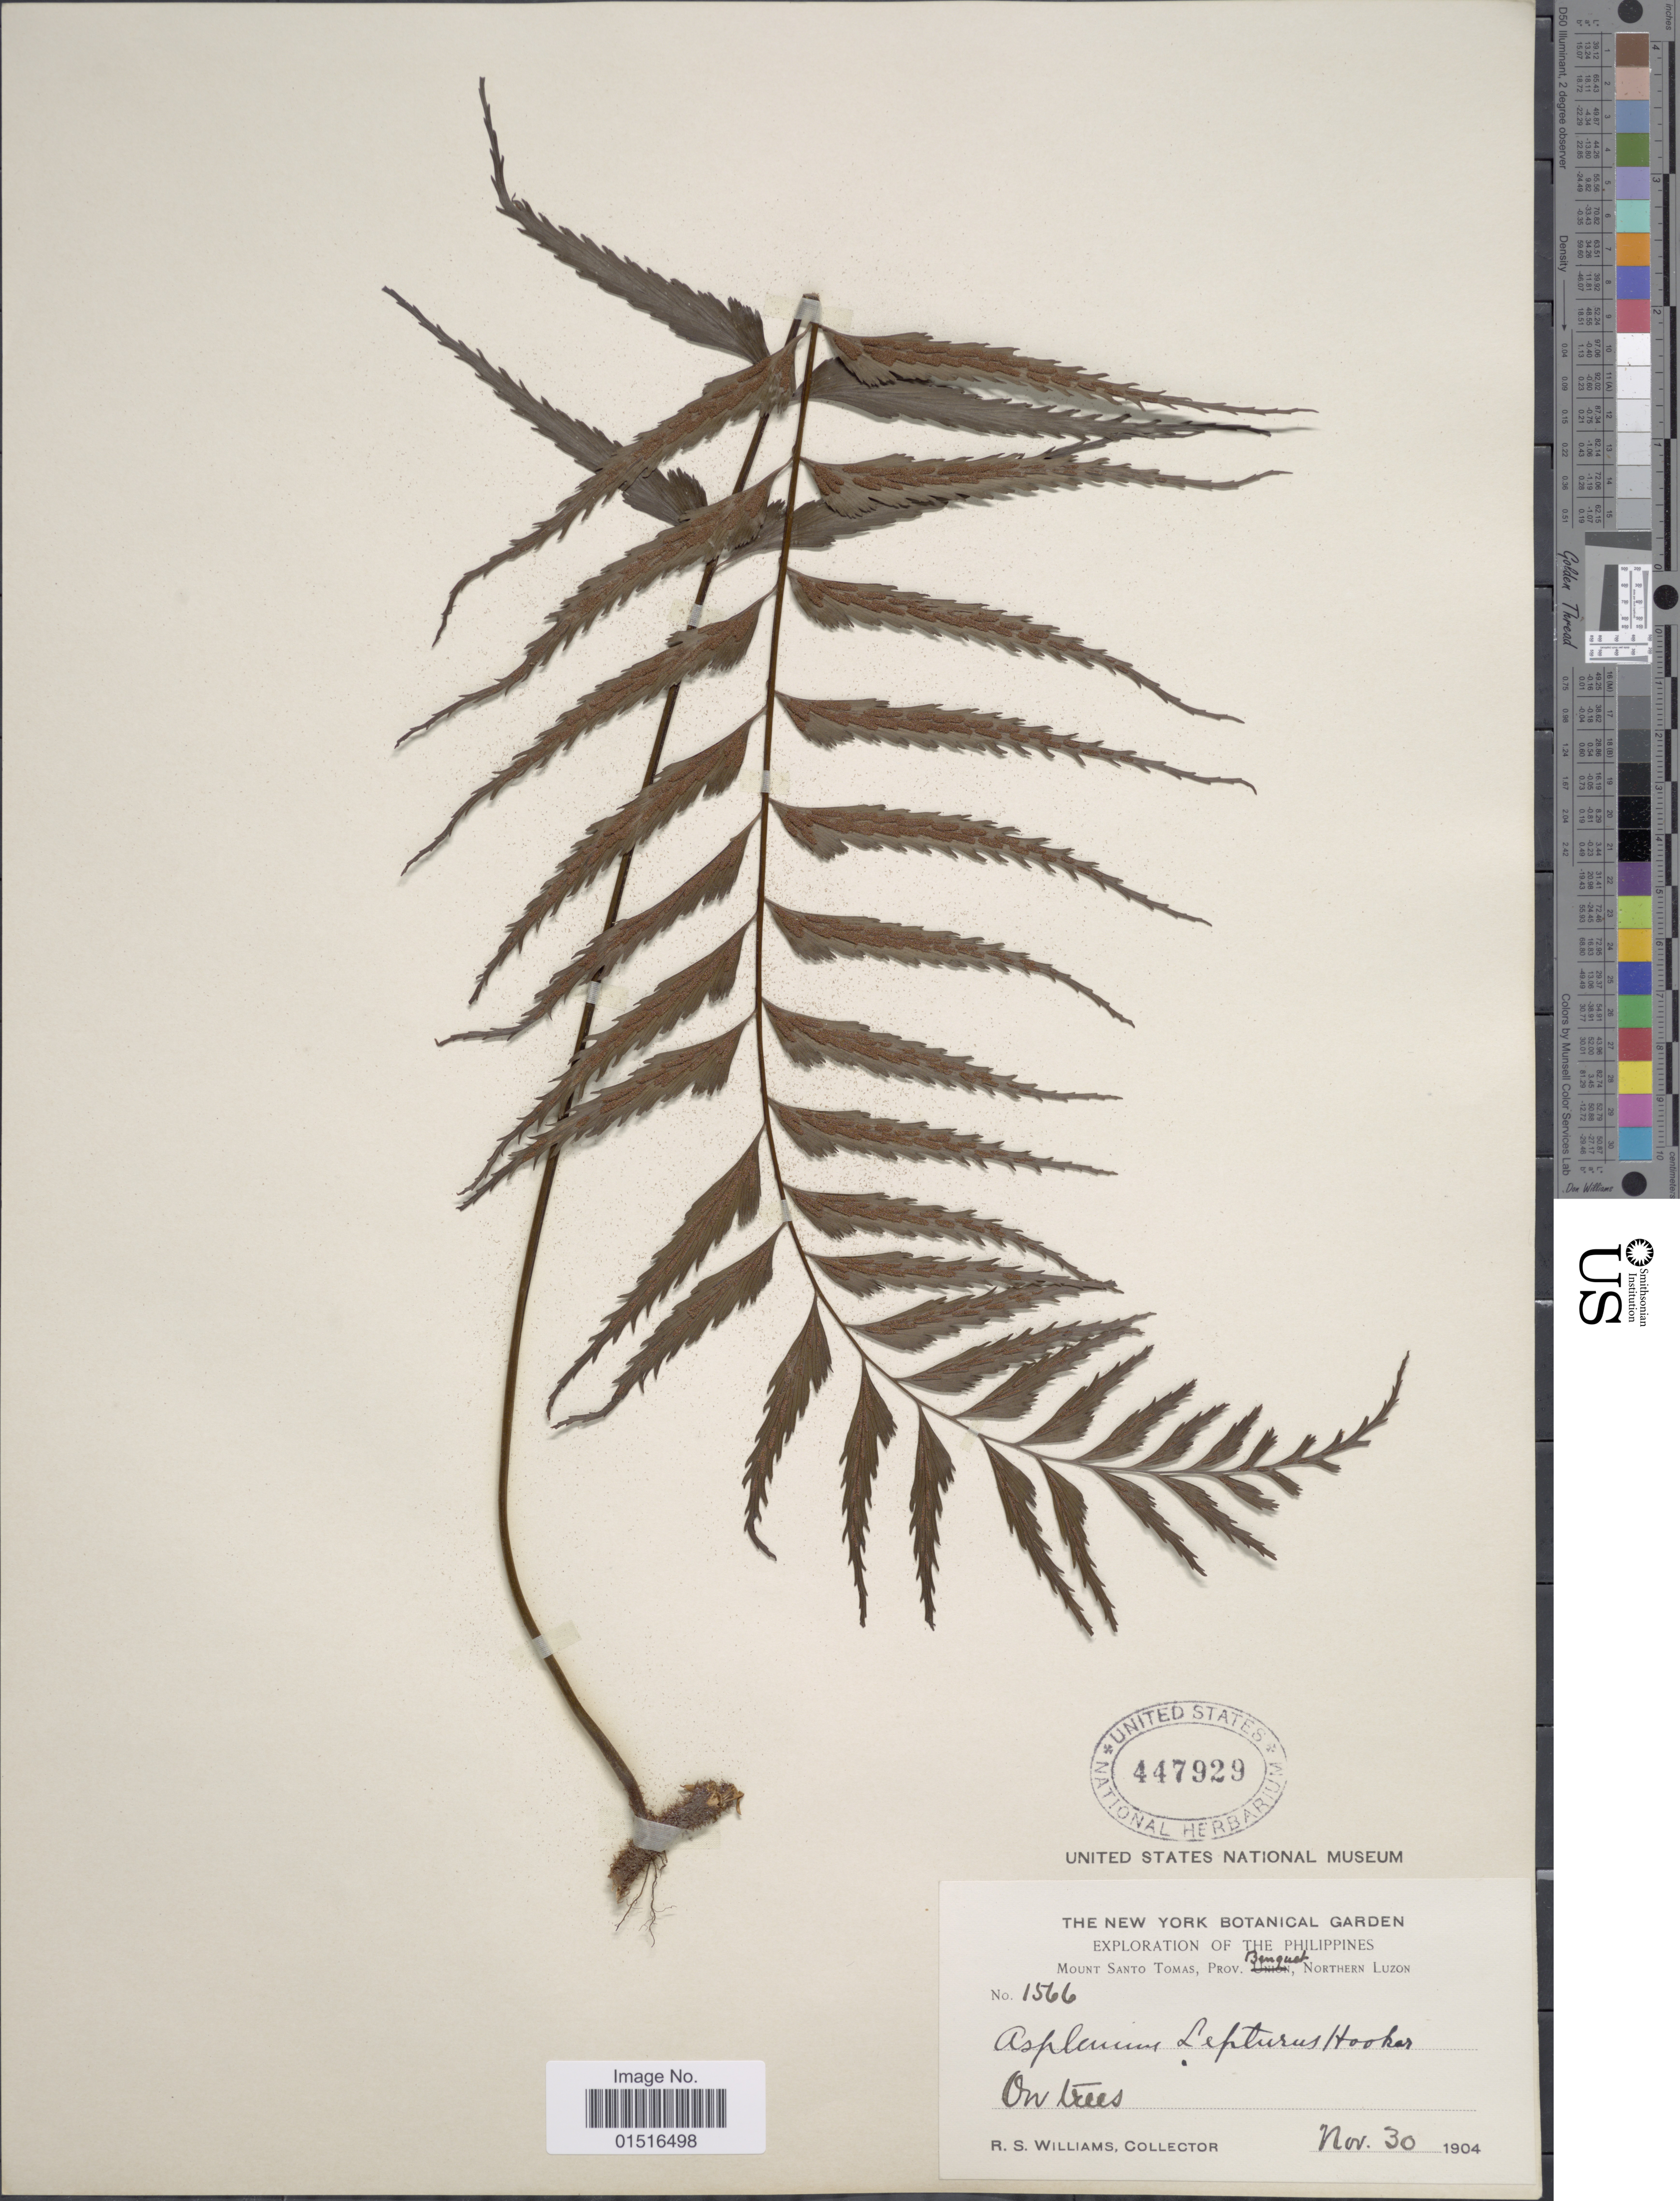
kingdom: Plantae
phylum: Tracheophyta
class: Polypodiopsida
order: Polypodiales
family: Aspleniaceae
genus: Asplenium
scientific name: Asplenium lepturus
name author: J. Sm. ex C. Presl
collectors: R. S. Williams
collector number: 1566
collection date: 1904-11-30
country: Philippines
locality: Mount Santo Tomas, Prov. Benguet, Northern Luzon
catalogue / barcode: US 447929